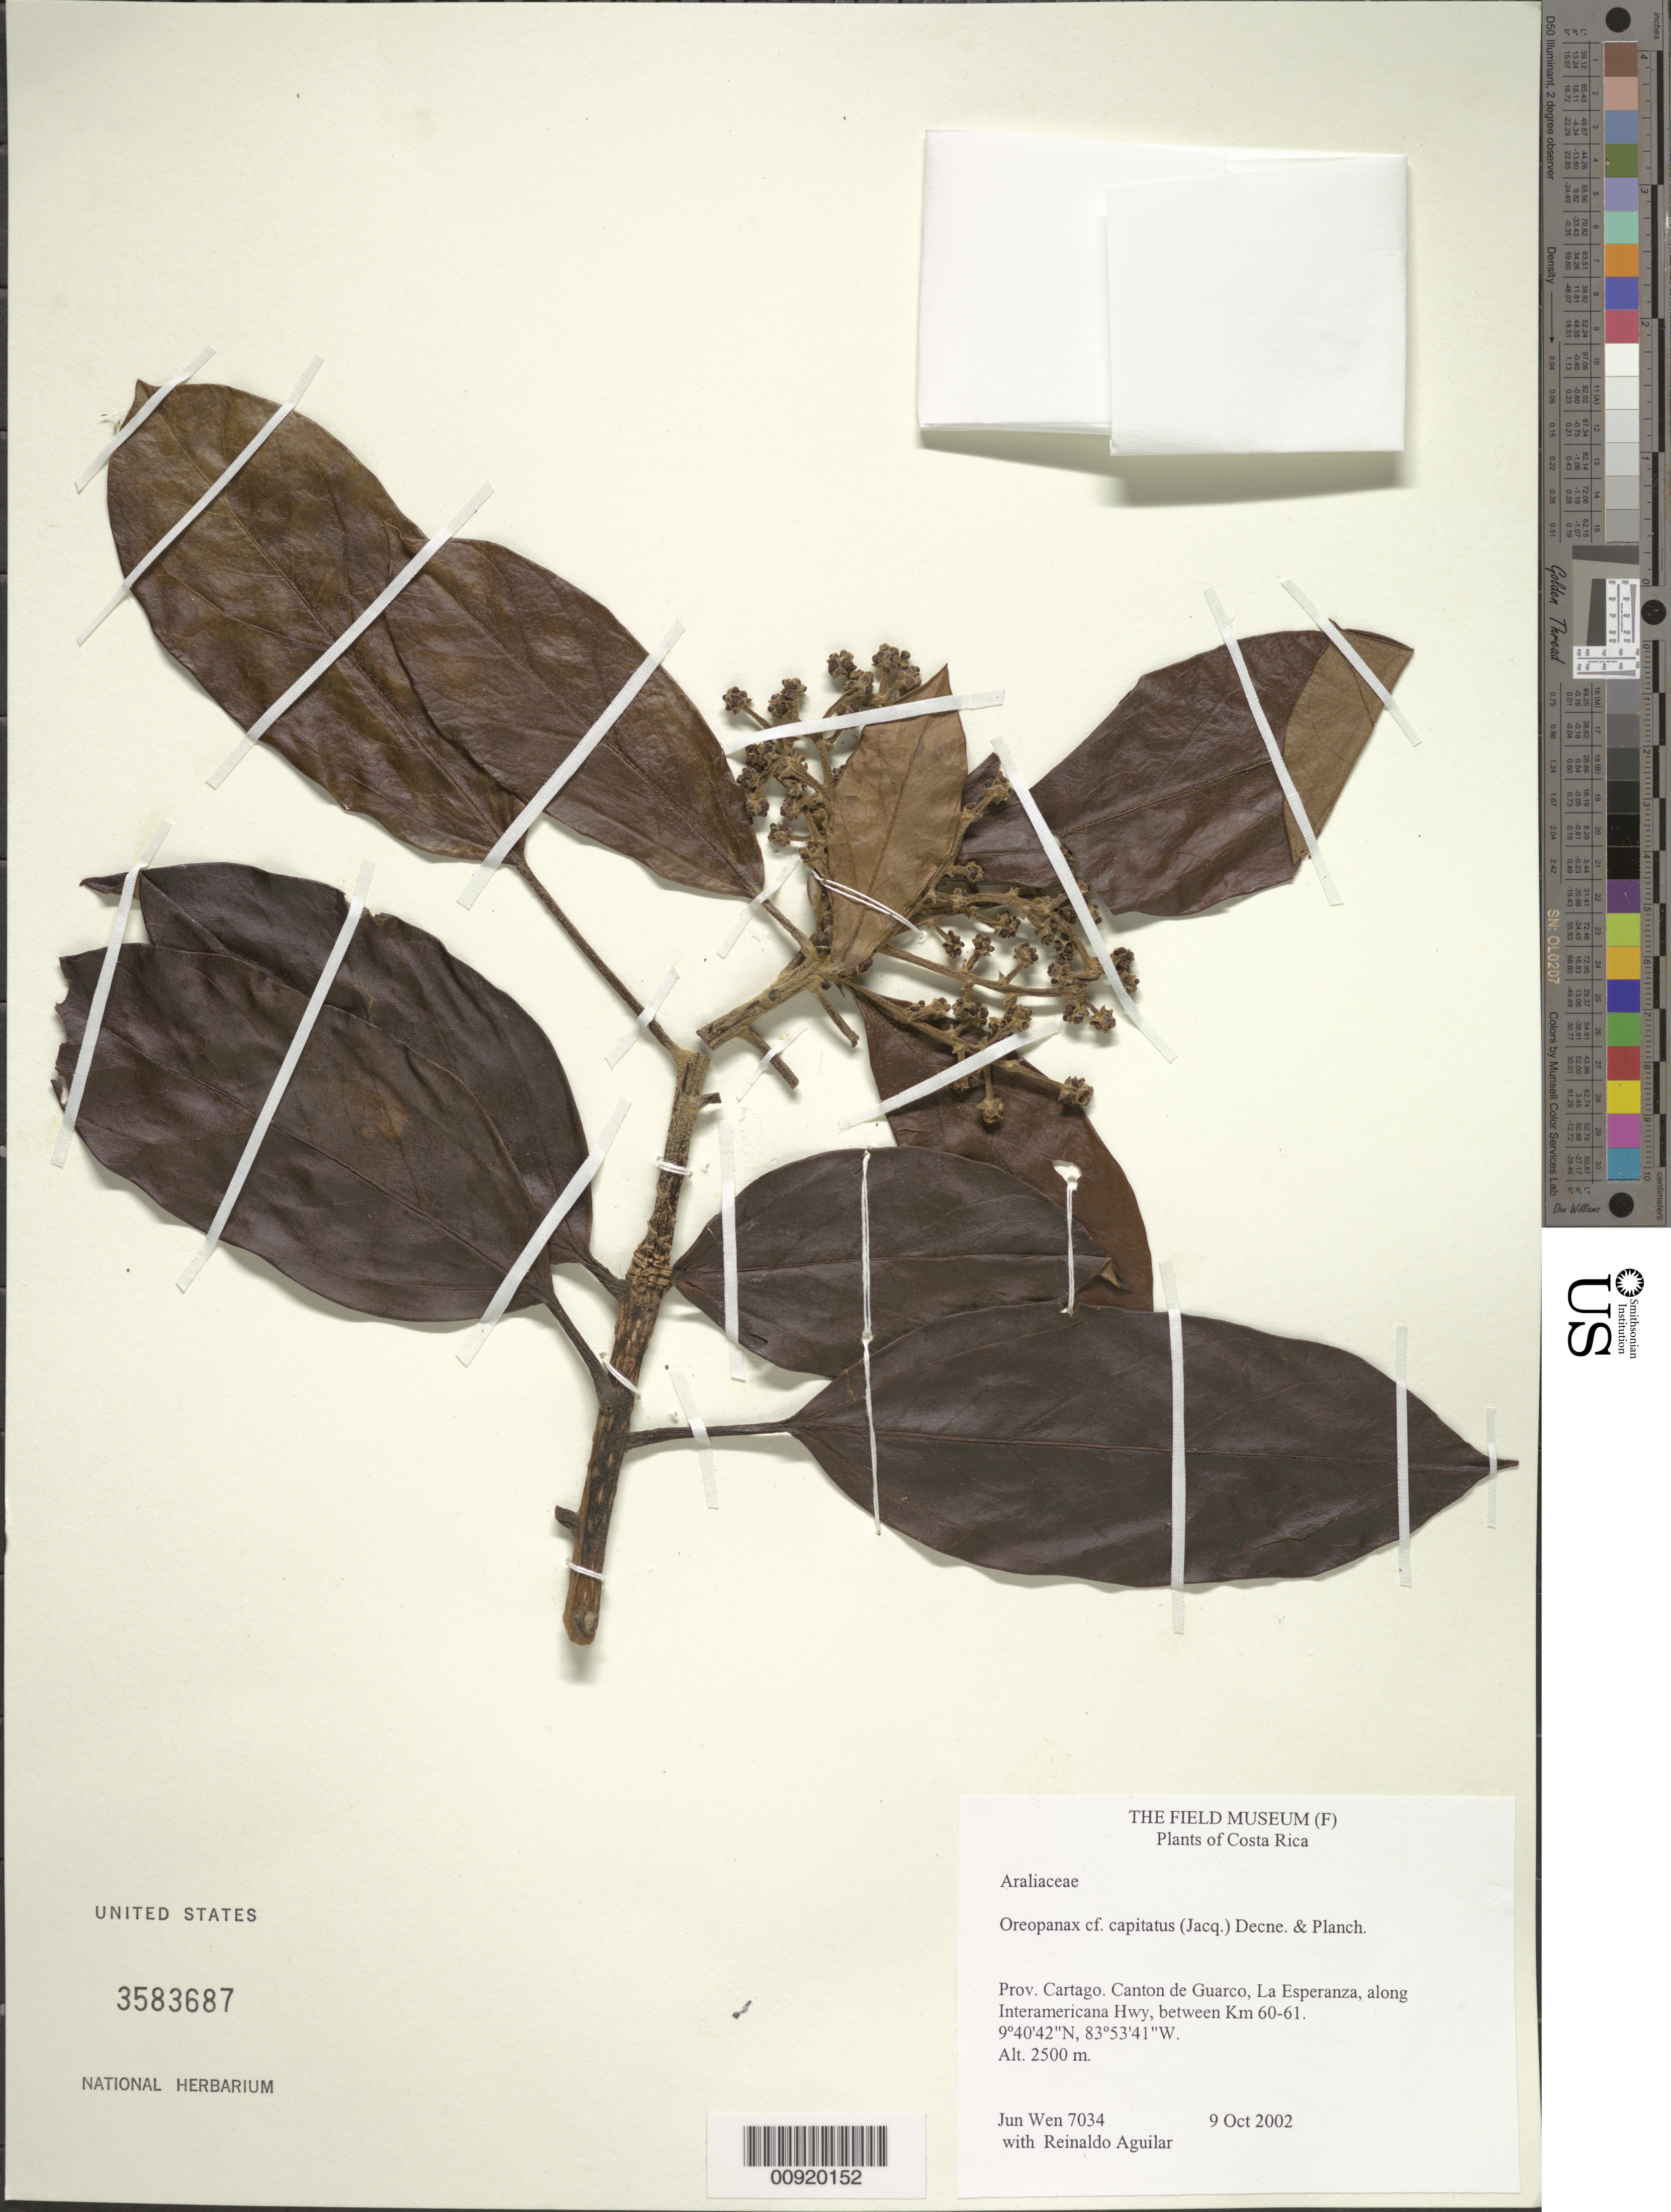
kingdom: Plantae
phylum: Tracheophyta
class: Magnoliopsida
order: Apiales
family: Araliaceae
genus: Oreopanax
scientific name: Oreopanax capitatus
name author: (Jacq.) Decne. & Planch.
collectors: J. Wen & R. Aguilar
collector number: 7034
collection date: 2002-10-09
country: Costa Rica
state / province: Cartago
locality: Canton de Guarco, La Esperanza, along Interamiercana Hwy, between Km 60 -61.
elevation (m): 2500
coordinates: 9 40 42 N, 83 53 41 W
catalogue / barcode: US 3583687